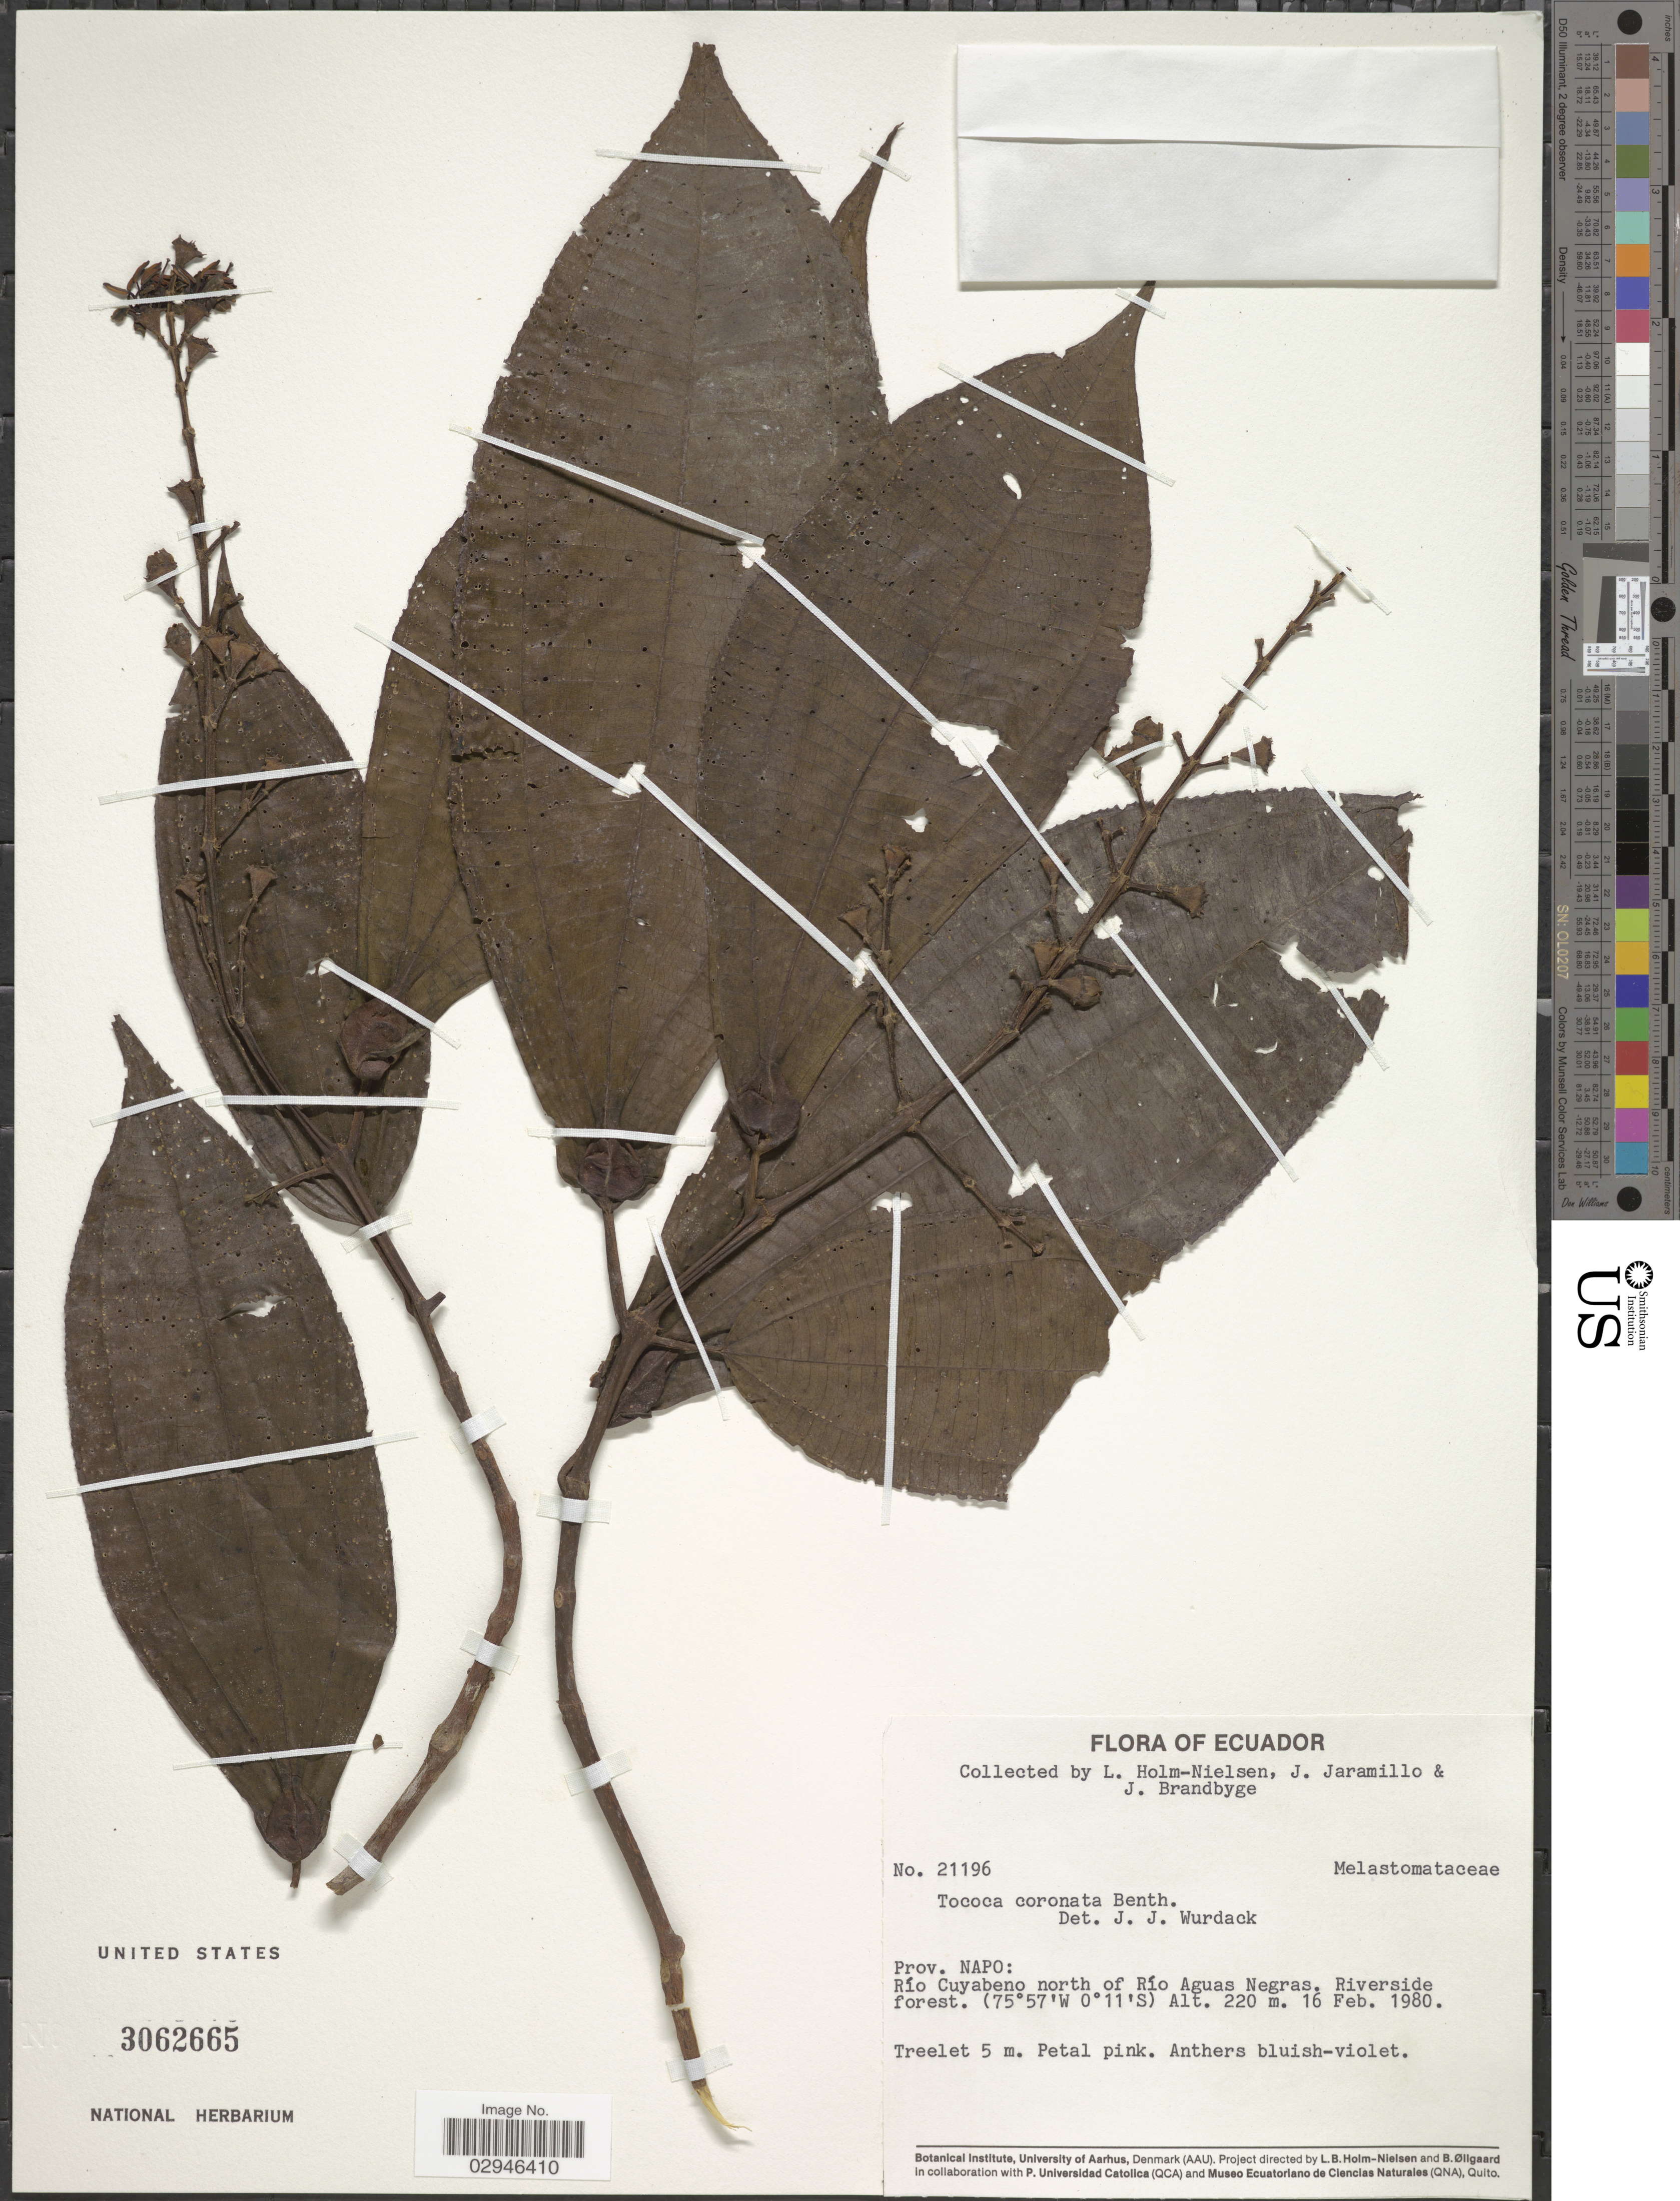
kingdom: Plantae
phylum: Tracheophyta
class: Magnoliopsida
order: Myrtales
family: Melastomataceae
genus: Tococa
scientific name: Tococa coronata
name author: Benth.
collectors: L. Holm-Nielsen, J. Jaramillo & J. Brandbyge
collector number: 21196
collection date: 1980-02-16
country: Ecuador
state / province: Napo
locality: Río Cuyabeno north of Río Aguas Negras, Riverside forest.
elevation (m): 220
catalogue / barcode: US 3062665